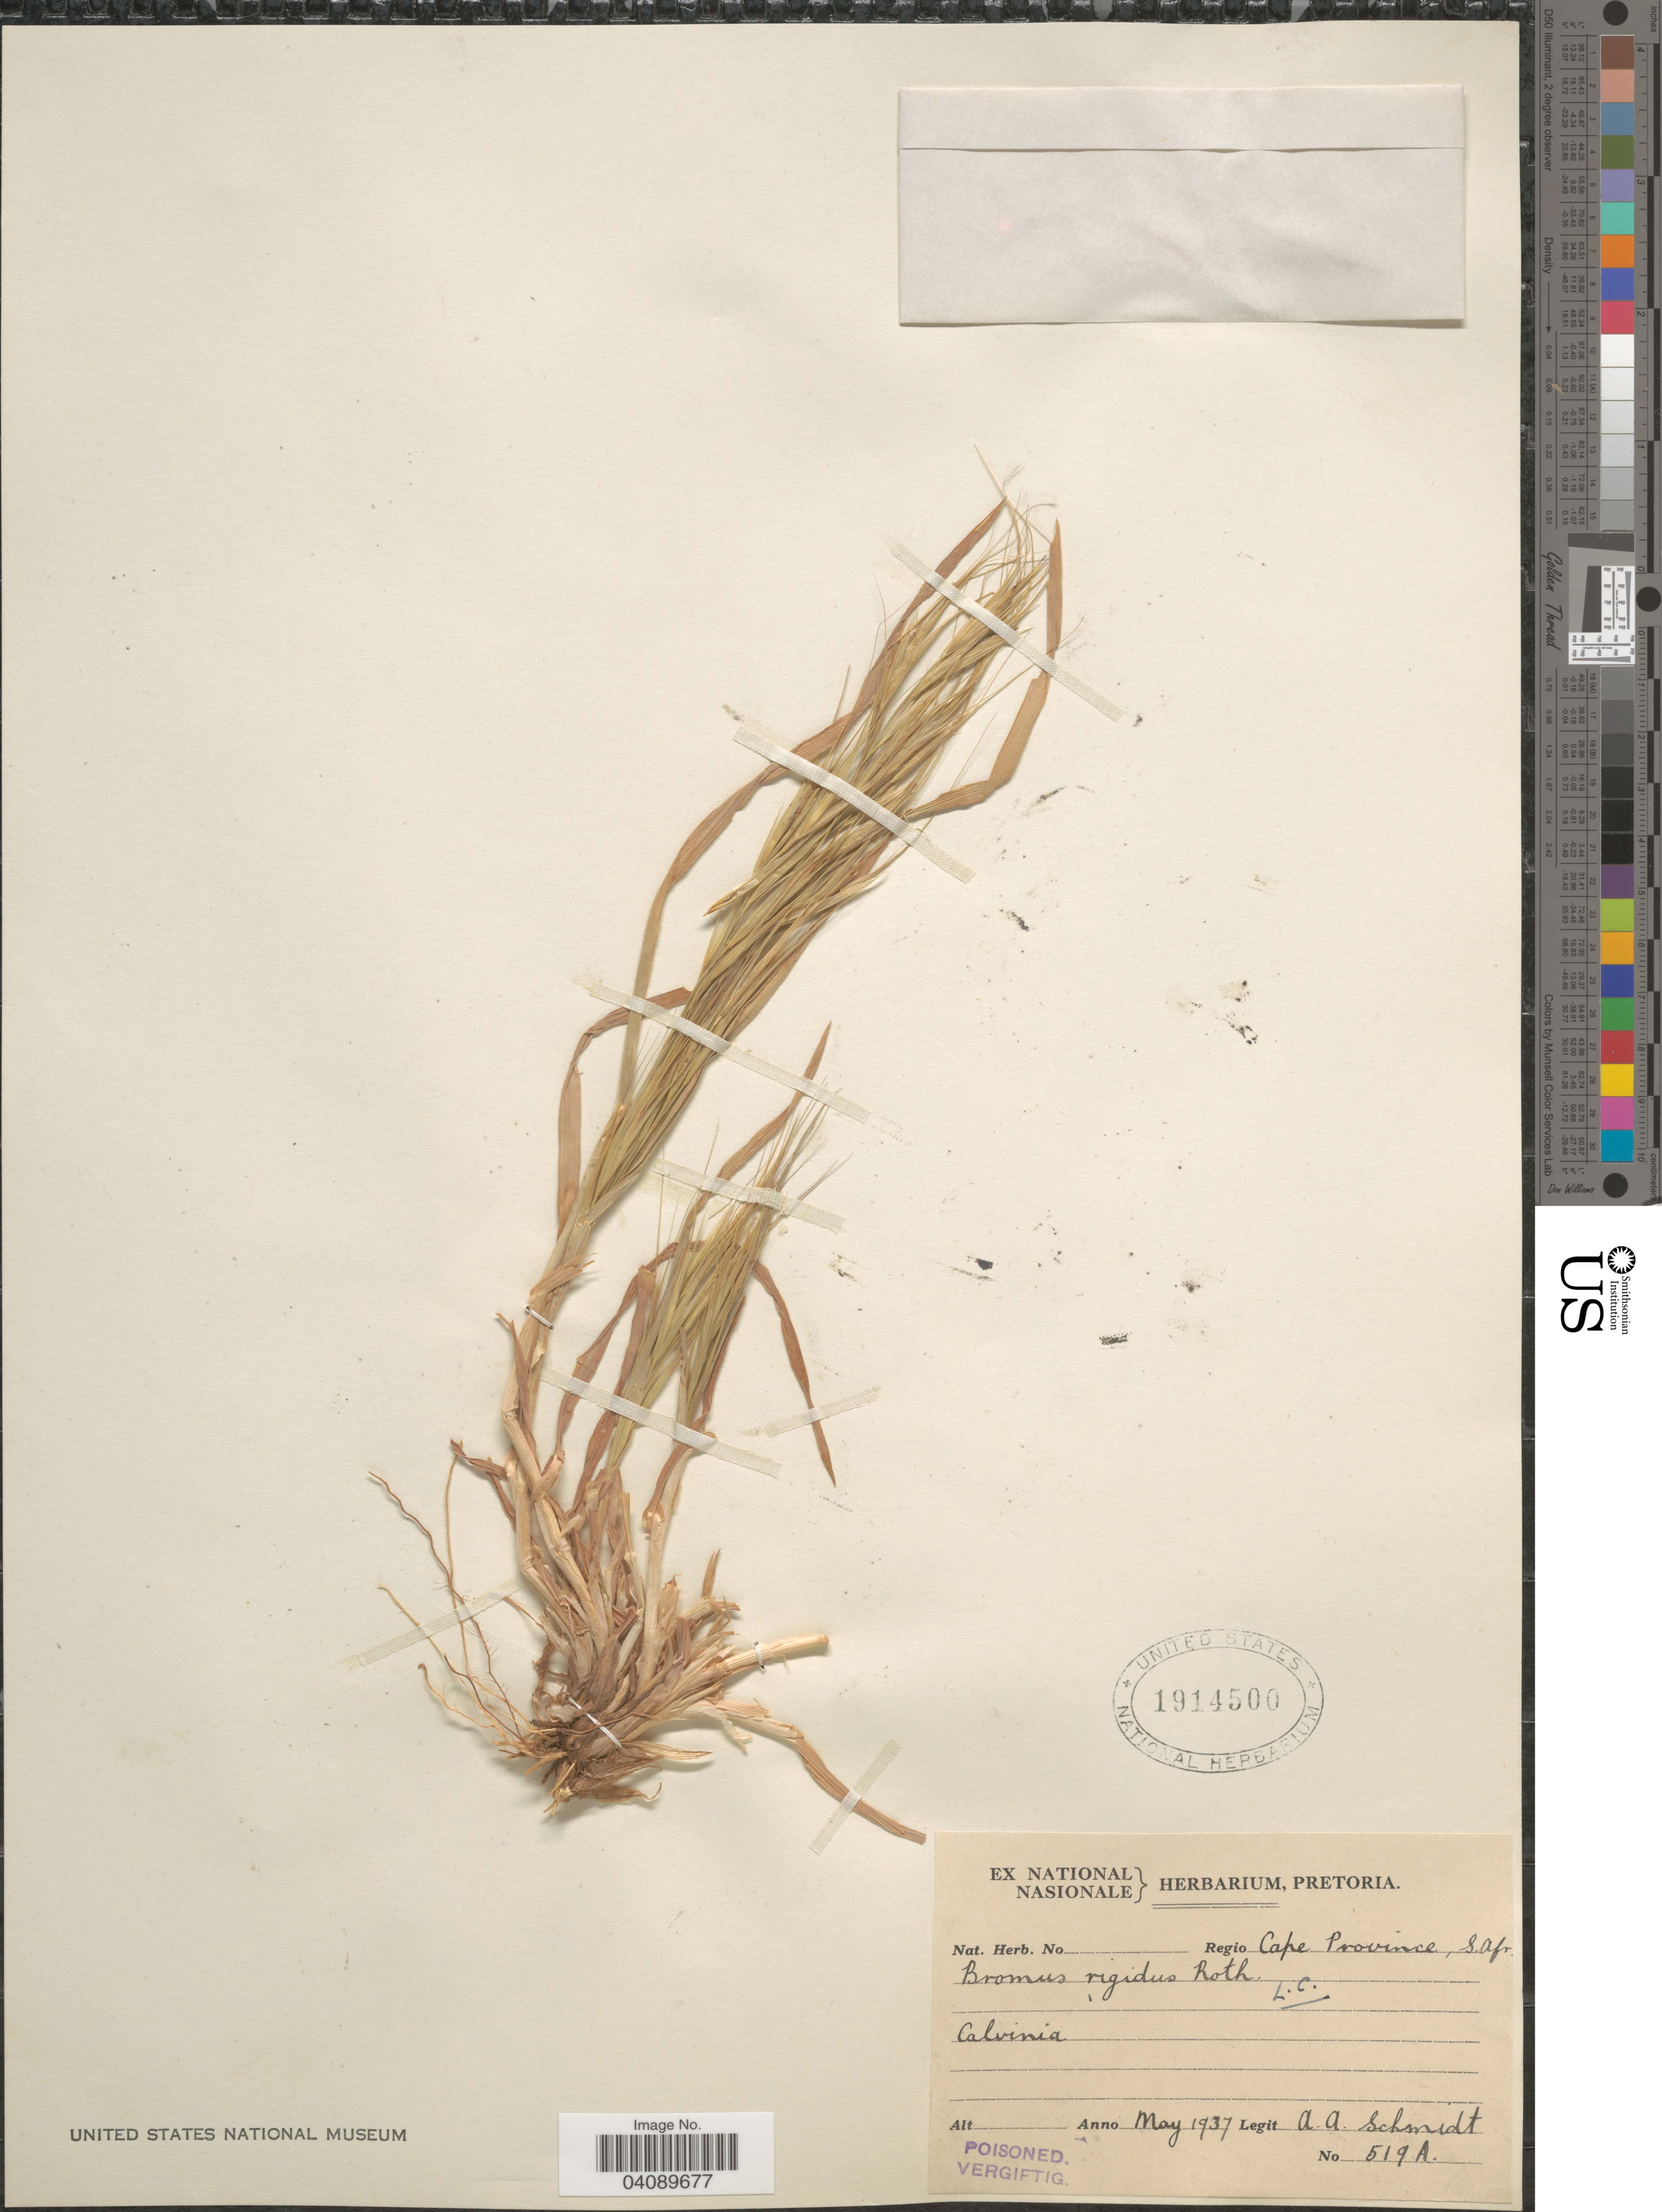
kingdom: Plantae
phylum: Tracheophyta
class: Liliopsida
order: Poales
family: Poaceae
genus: Bromus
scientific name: Bromus rigidus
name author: Roth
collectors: A. Schmidt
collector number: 519A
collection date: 1937-05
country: South Africa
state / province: Northern Cape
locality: Regio Cape Province. Calvinia.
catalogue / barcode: US 1914500